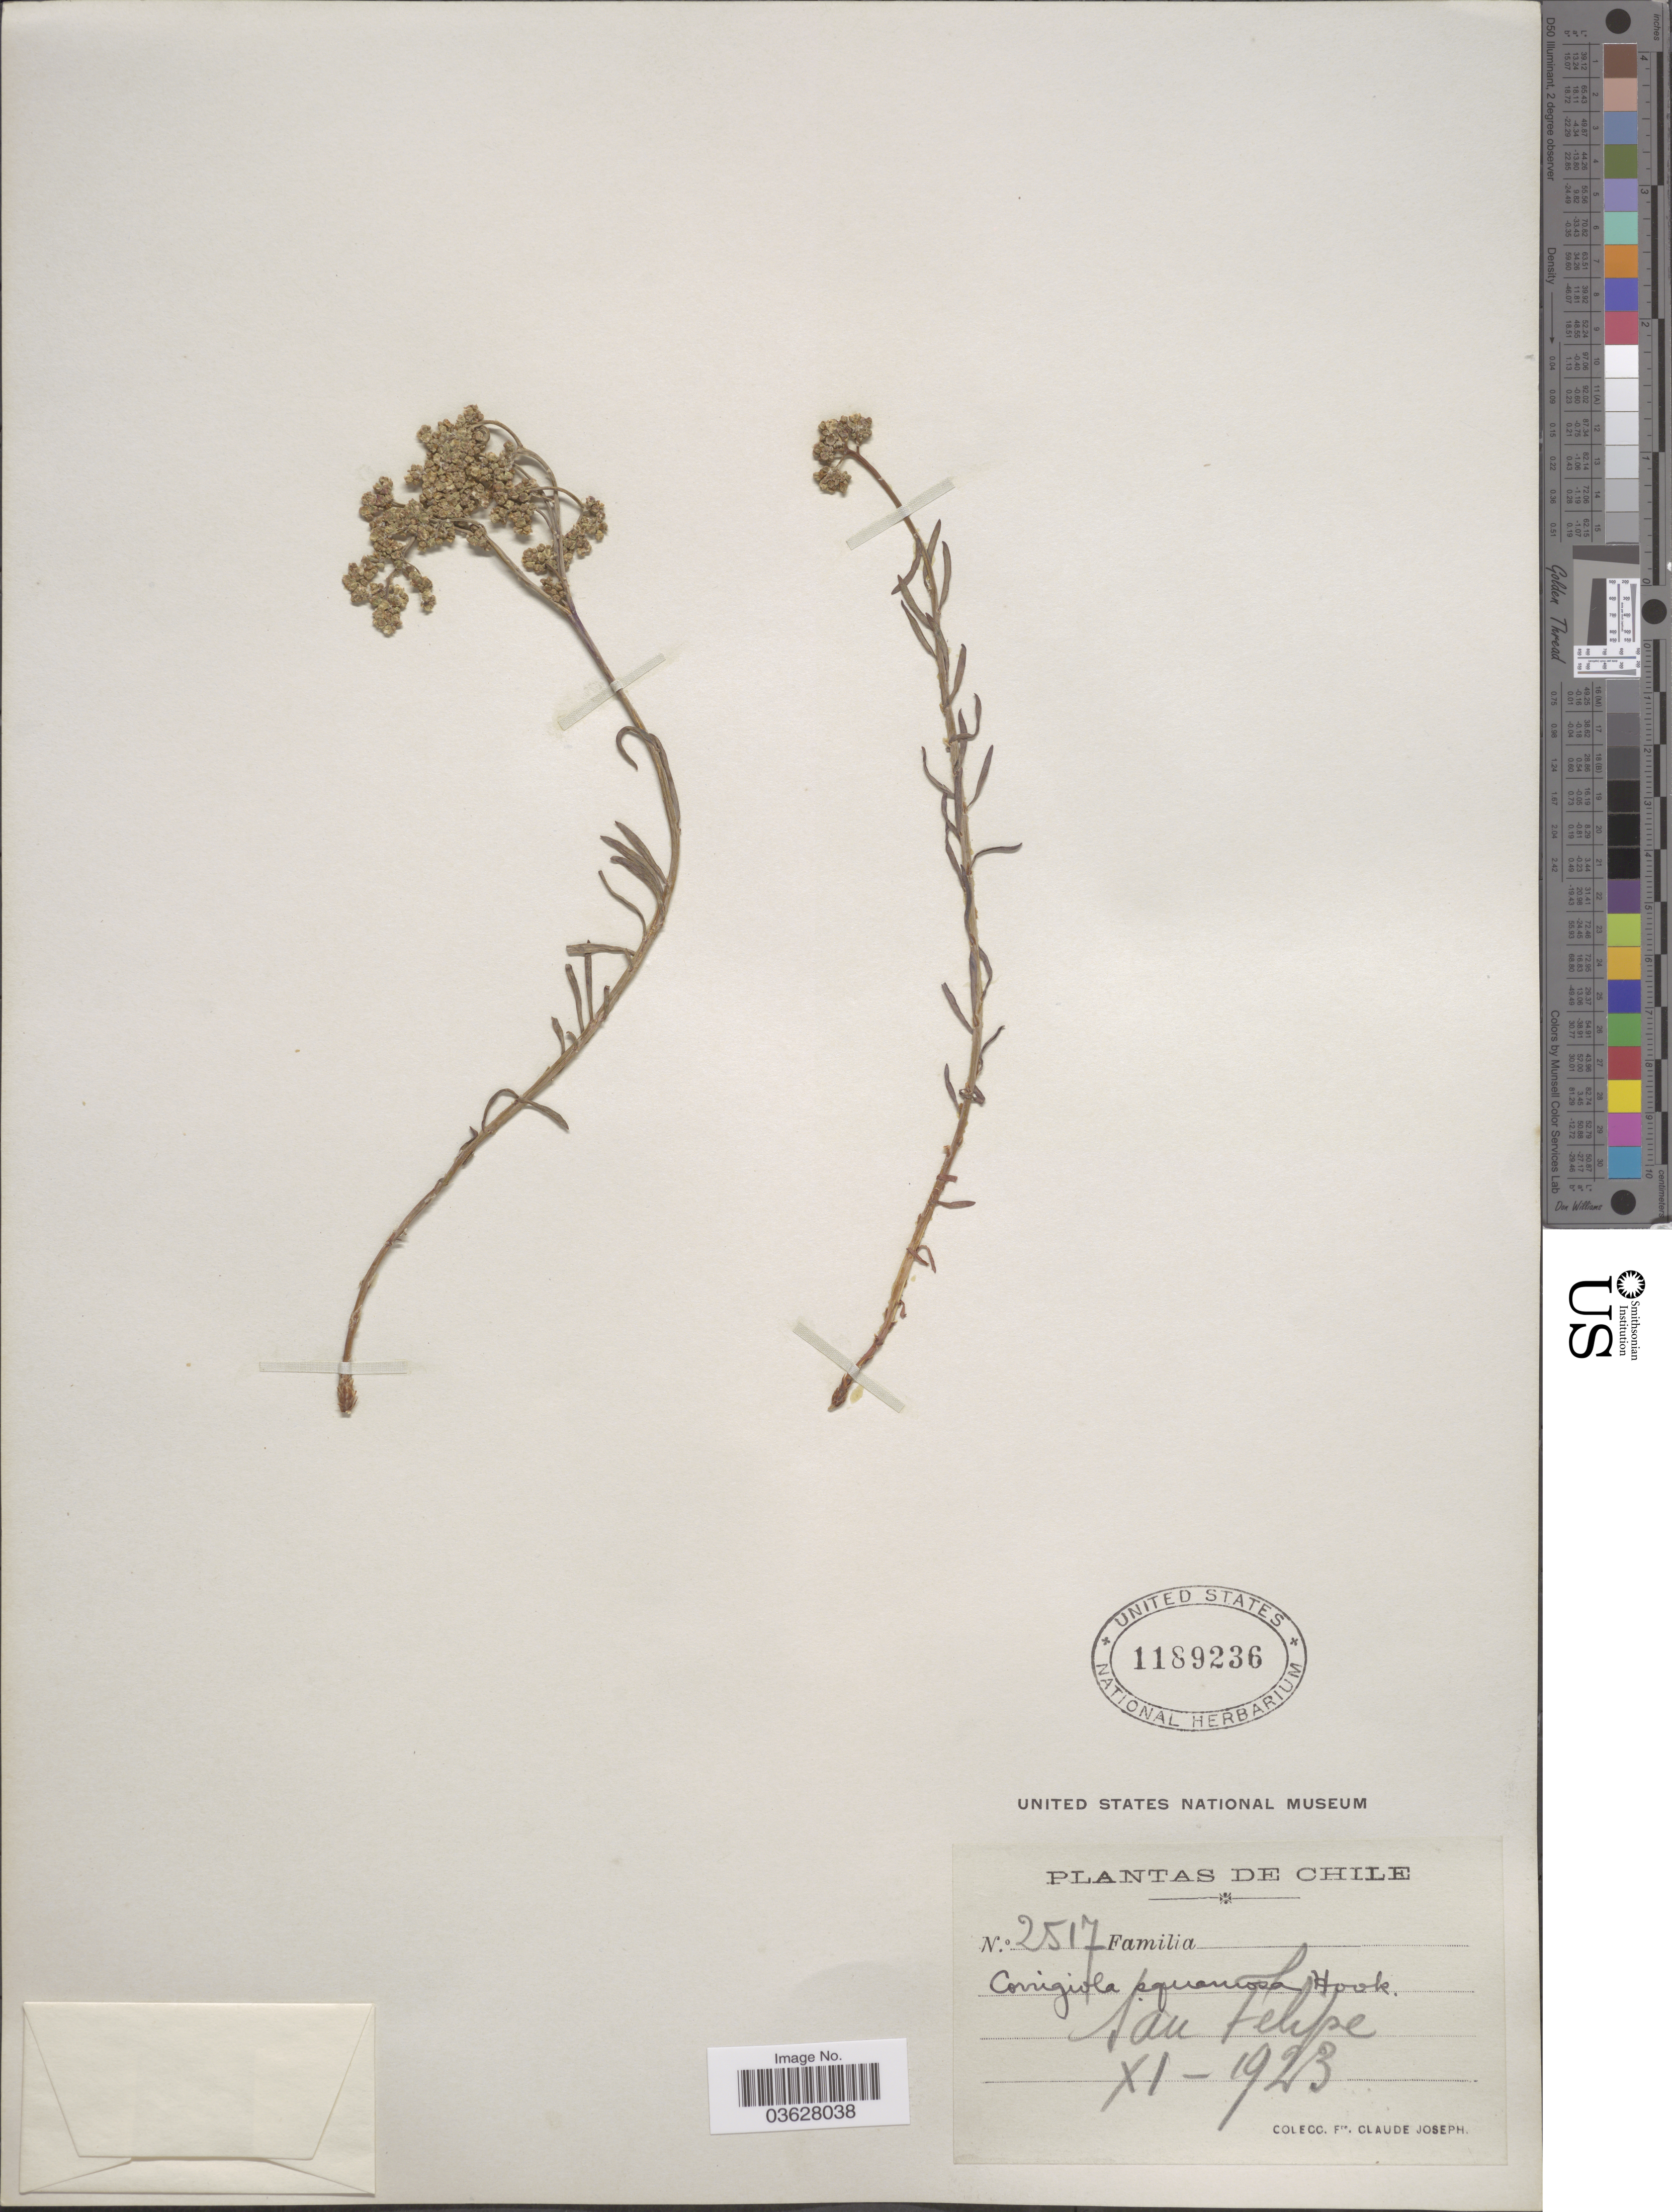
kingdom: Plantae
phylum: Tracheophyta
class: Magnoliopsida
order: Caryophyllales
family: Caryophyllaceae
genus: Corrigiola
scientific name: Corrigiola propinqua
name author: Gay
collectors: Bro. Claude-Joseph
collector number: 2517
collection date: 1923-11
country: Chile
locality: San Felipe.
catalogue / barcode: US 1189236